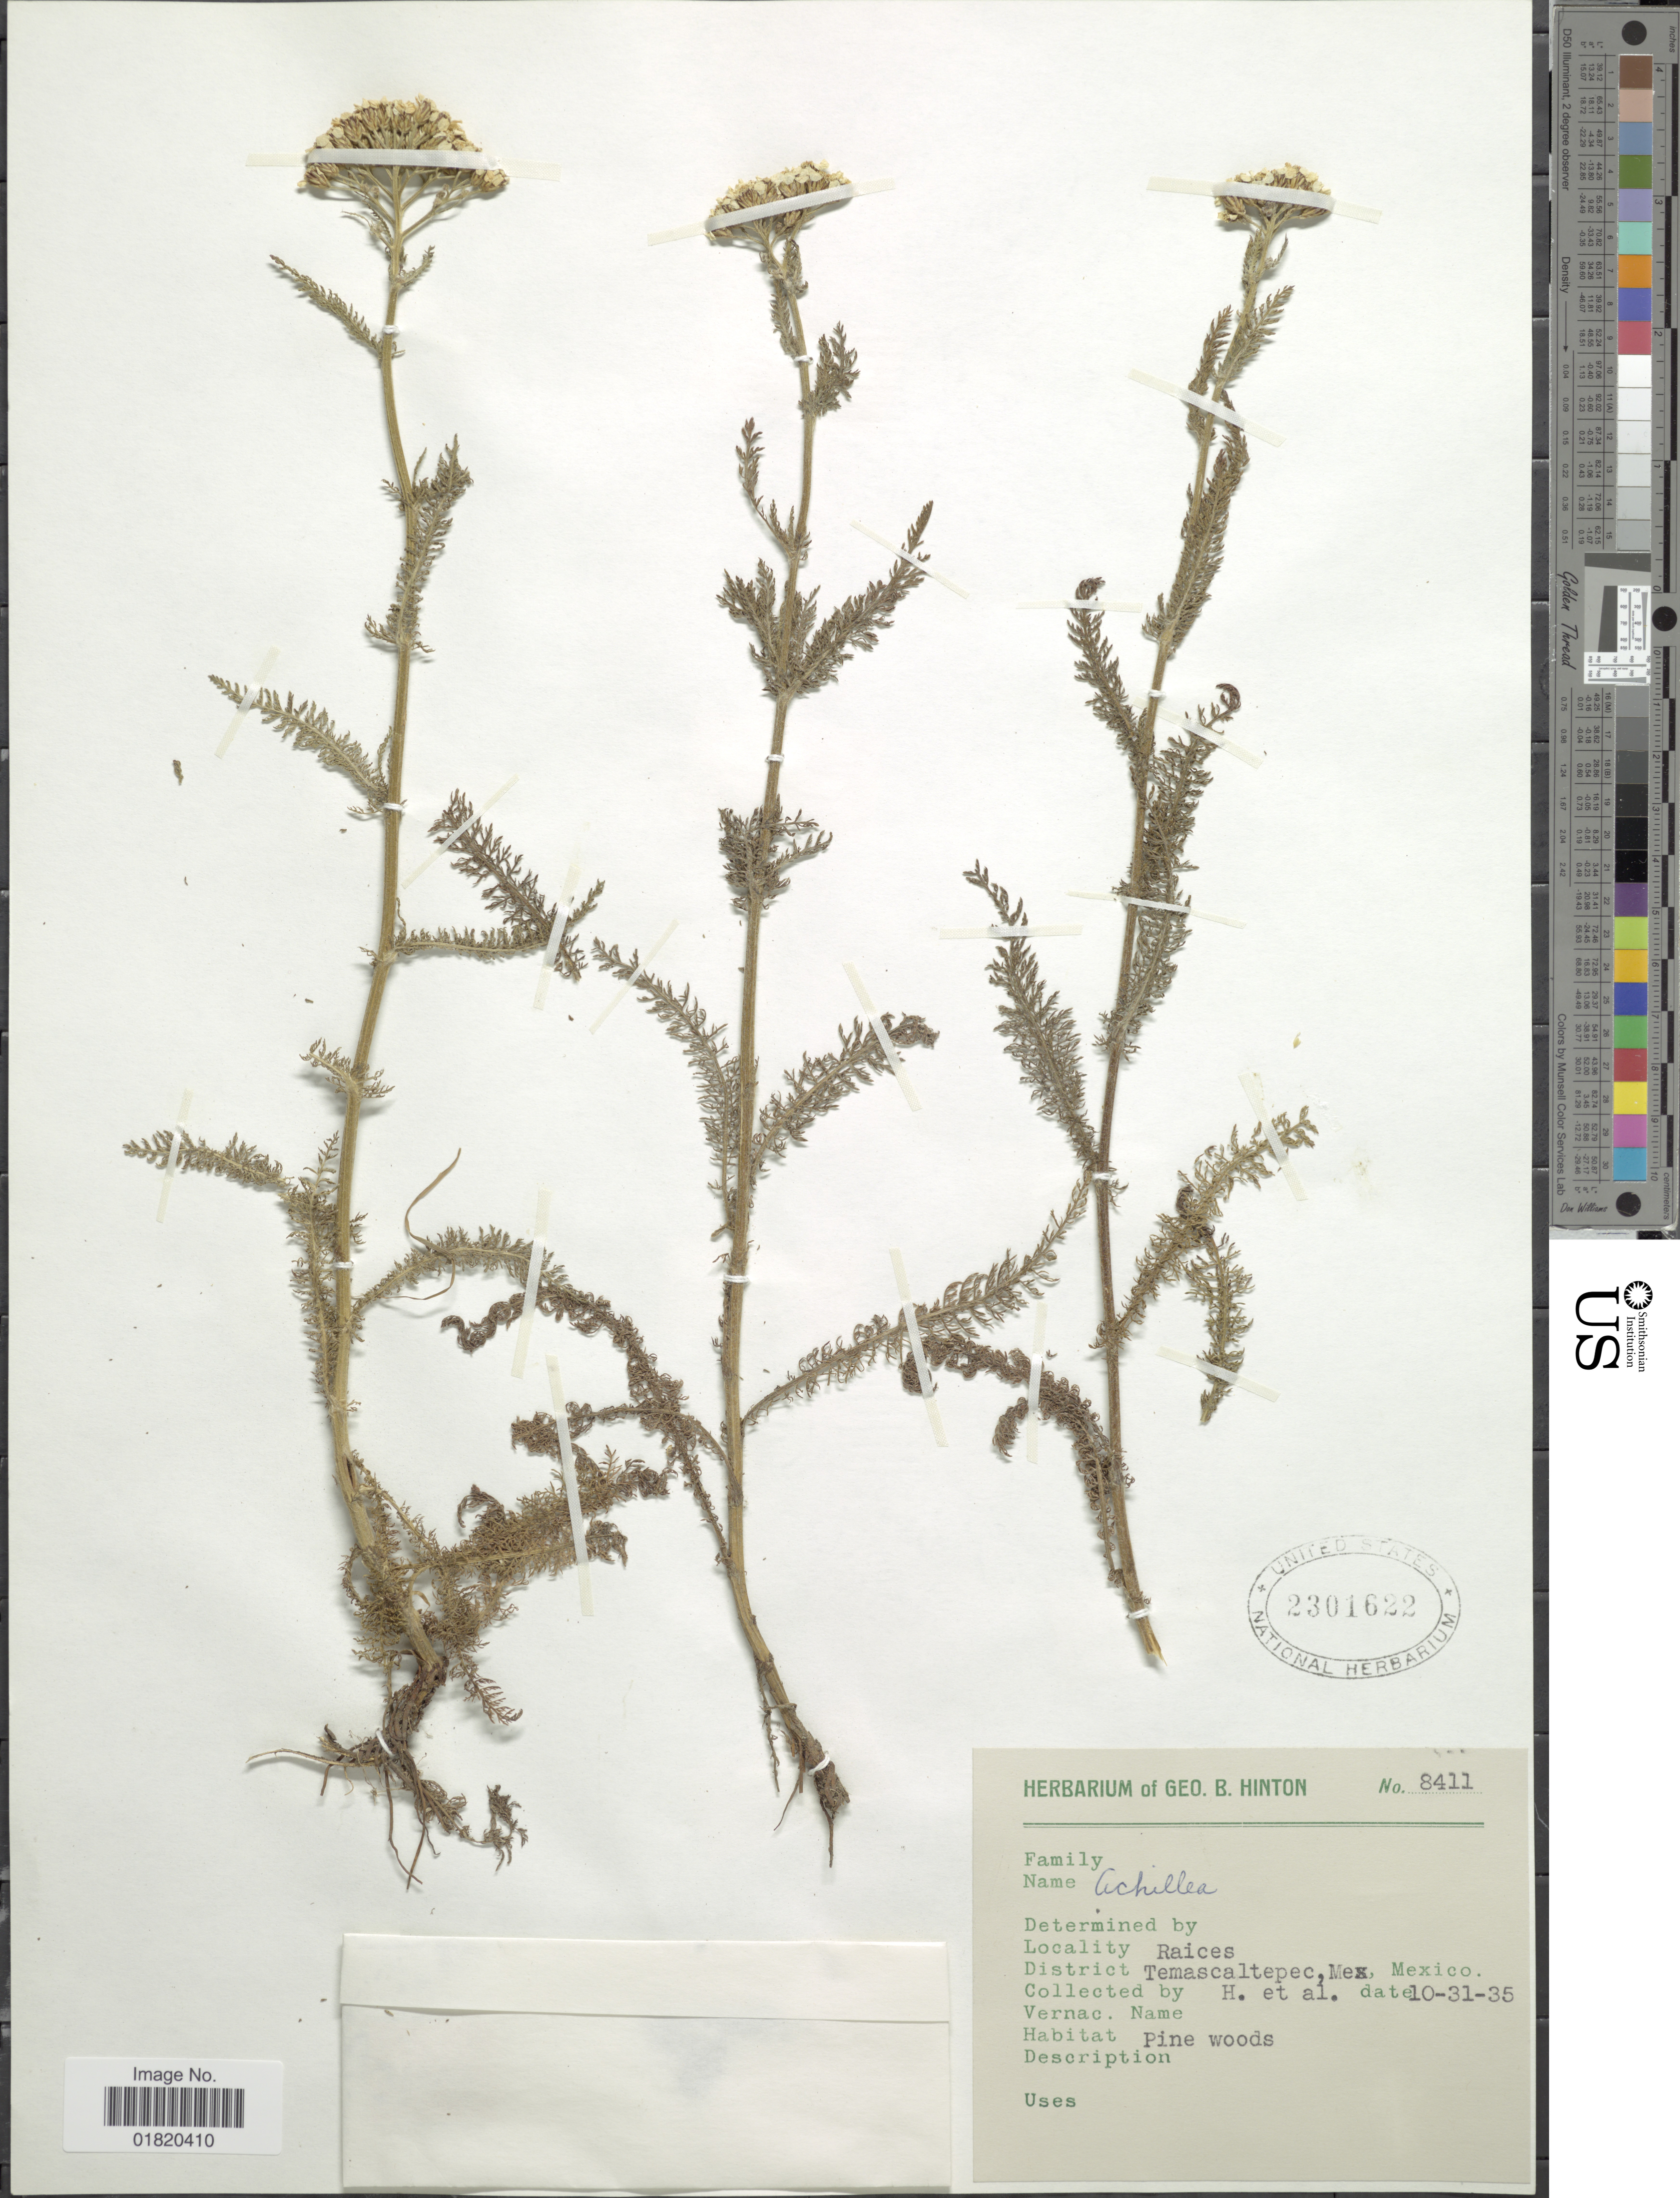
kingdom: Plantae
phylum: Tracheophyta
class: Magnoliopsida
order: Asterales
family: Asteraceae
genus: Achillea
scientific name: Achillea sp.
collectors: G. B. Hinton & et al.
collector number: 8411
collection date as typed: Transcribed d/m/y: 31/10/35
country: Mexico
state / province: México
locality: Raices. District Temascaltepec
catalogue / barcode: US 2301622